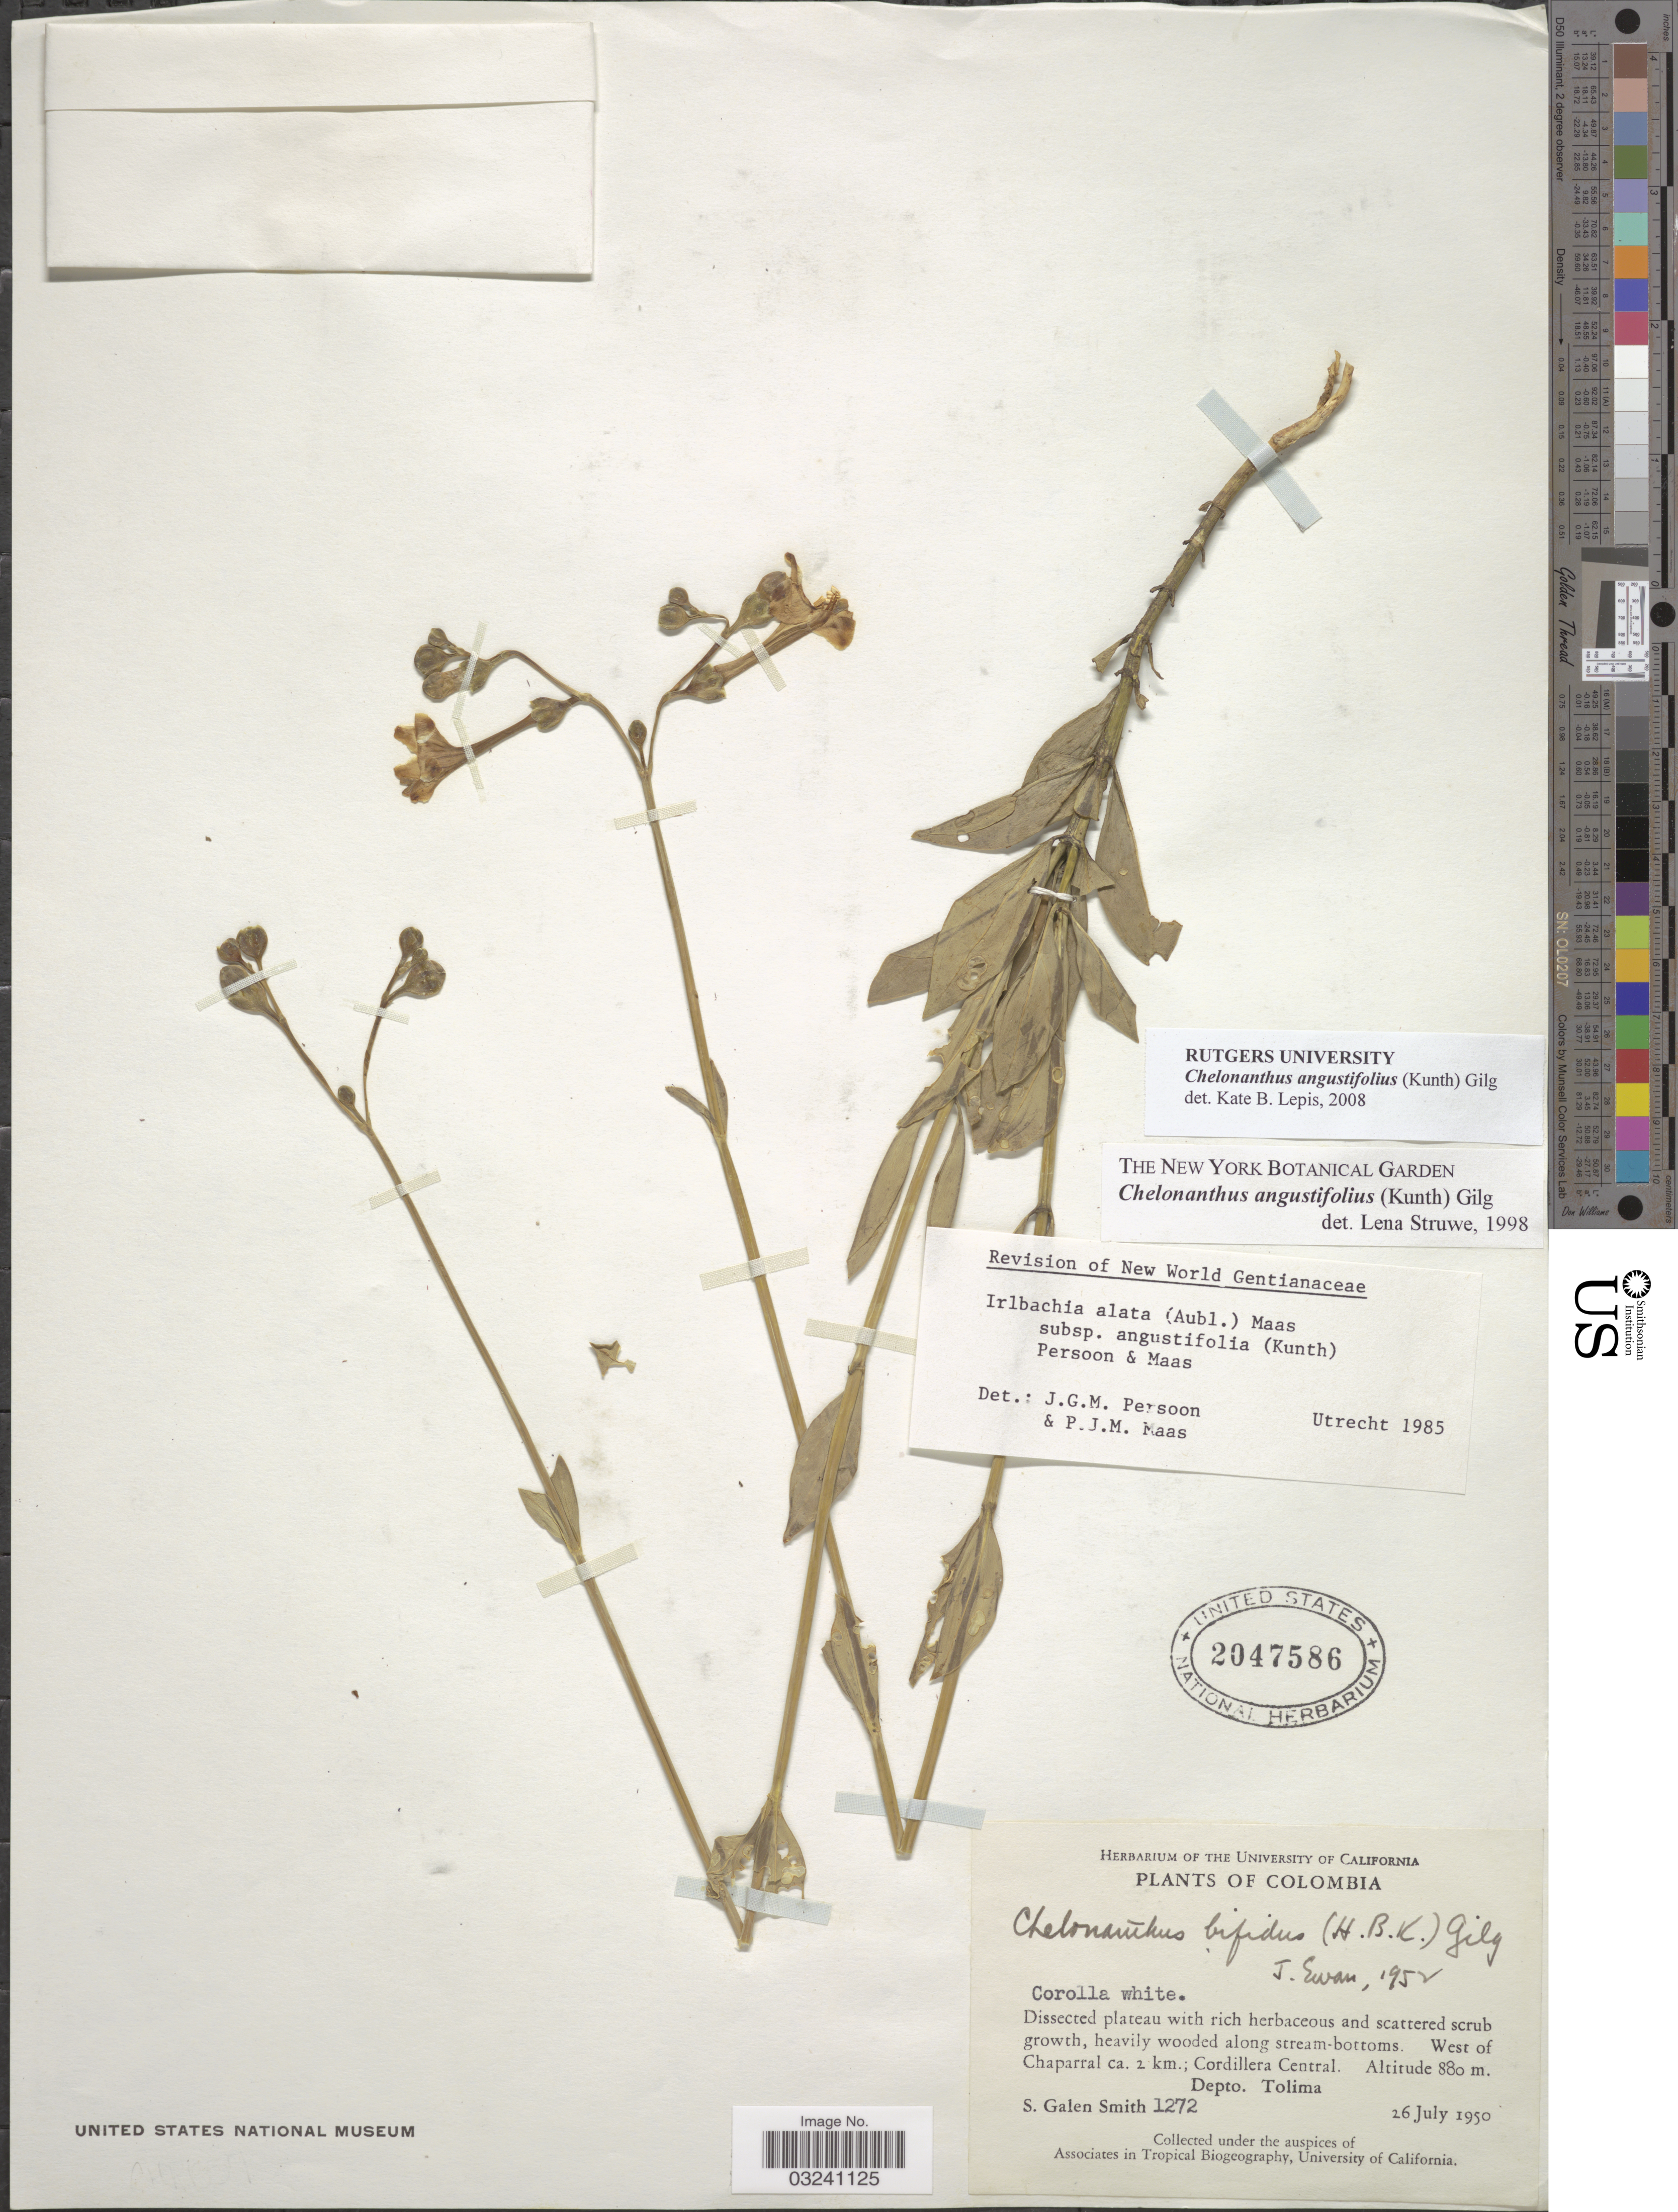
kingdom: Plantae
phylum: Tracheophyta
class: Magnoliopsida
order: Gentianales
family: Gentianaceae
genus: Chelonanthus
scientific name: Chelonanthus angustifolius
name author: (Kunth) Gilg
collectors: S. G. Smith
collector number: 1272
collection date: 1950-07-26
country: Colombia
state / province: Tolima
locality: West of Chaparral ca. 2 km.; Cordillera Central. Depto. Tolima.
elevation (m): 880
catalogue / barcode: US 2047586